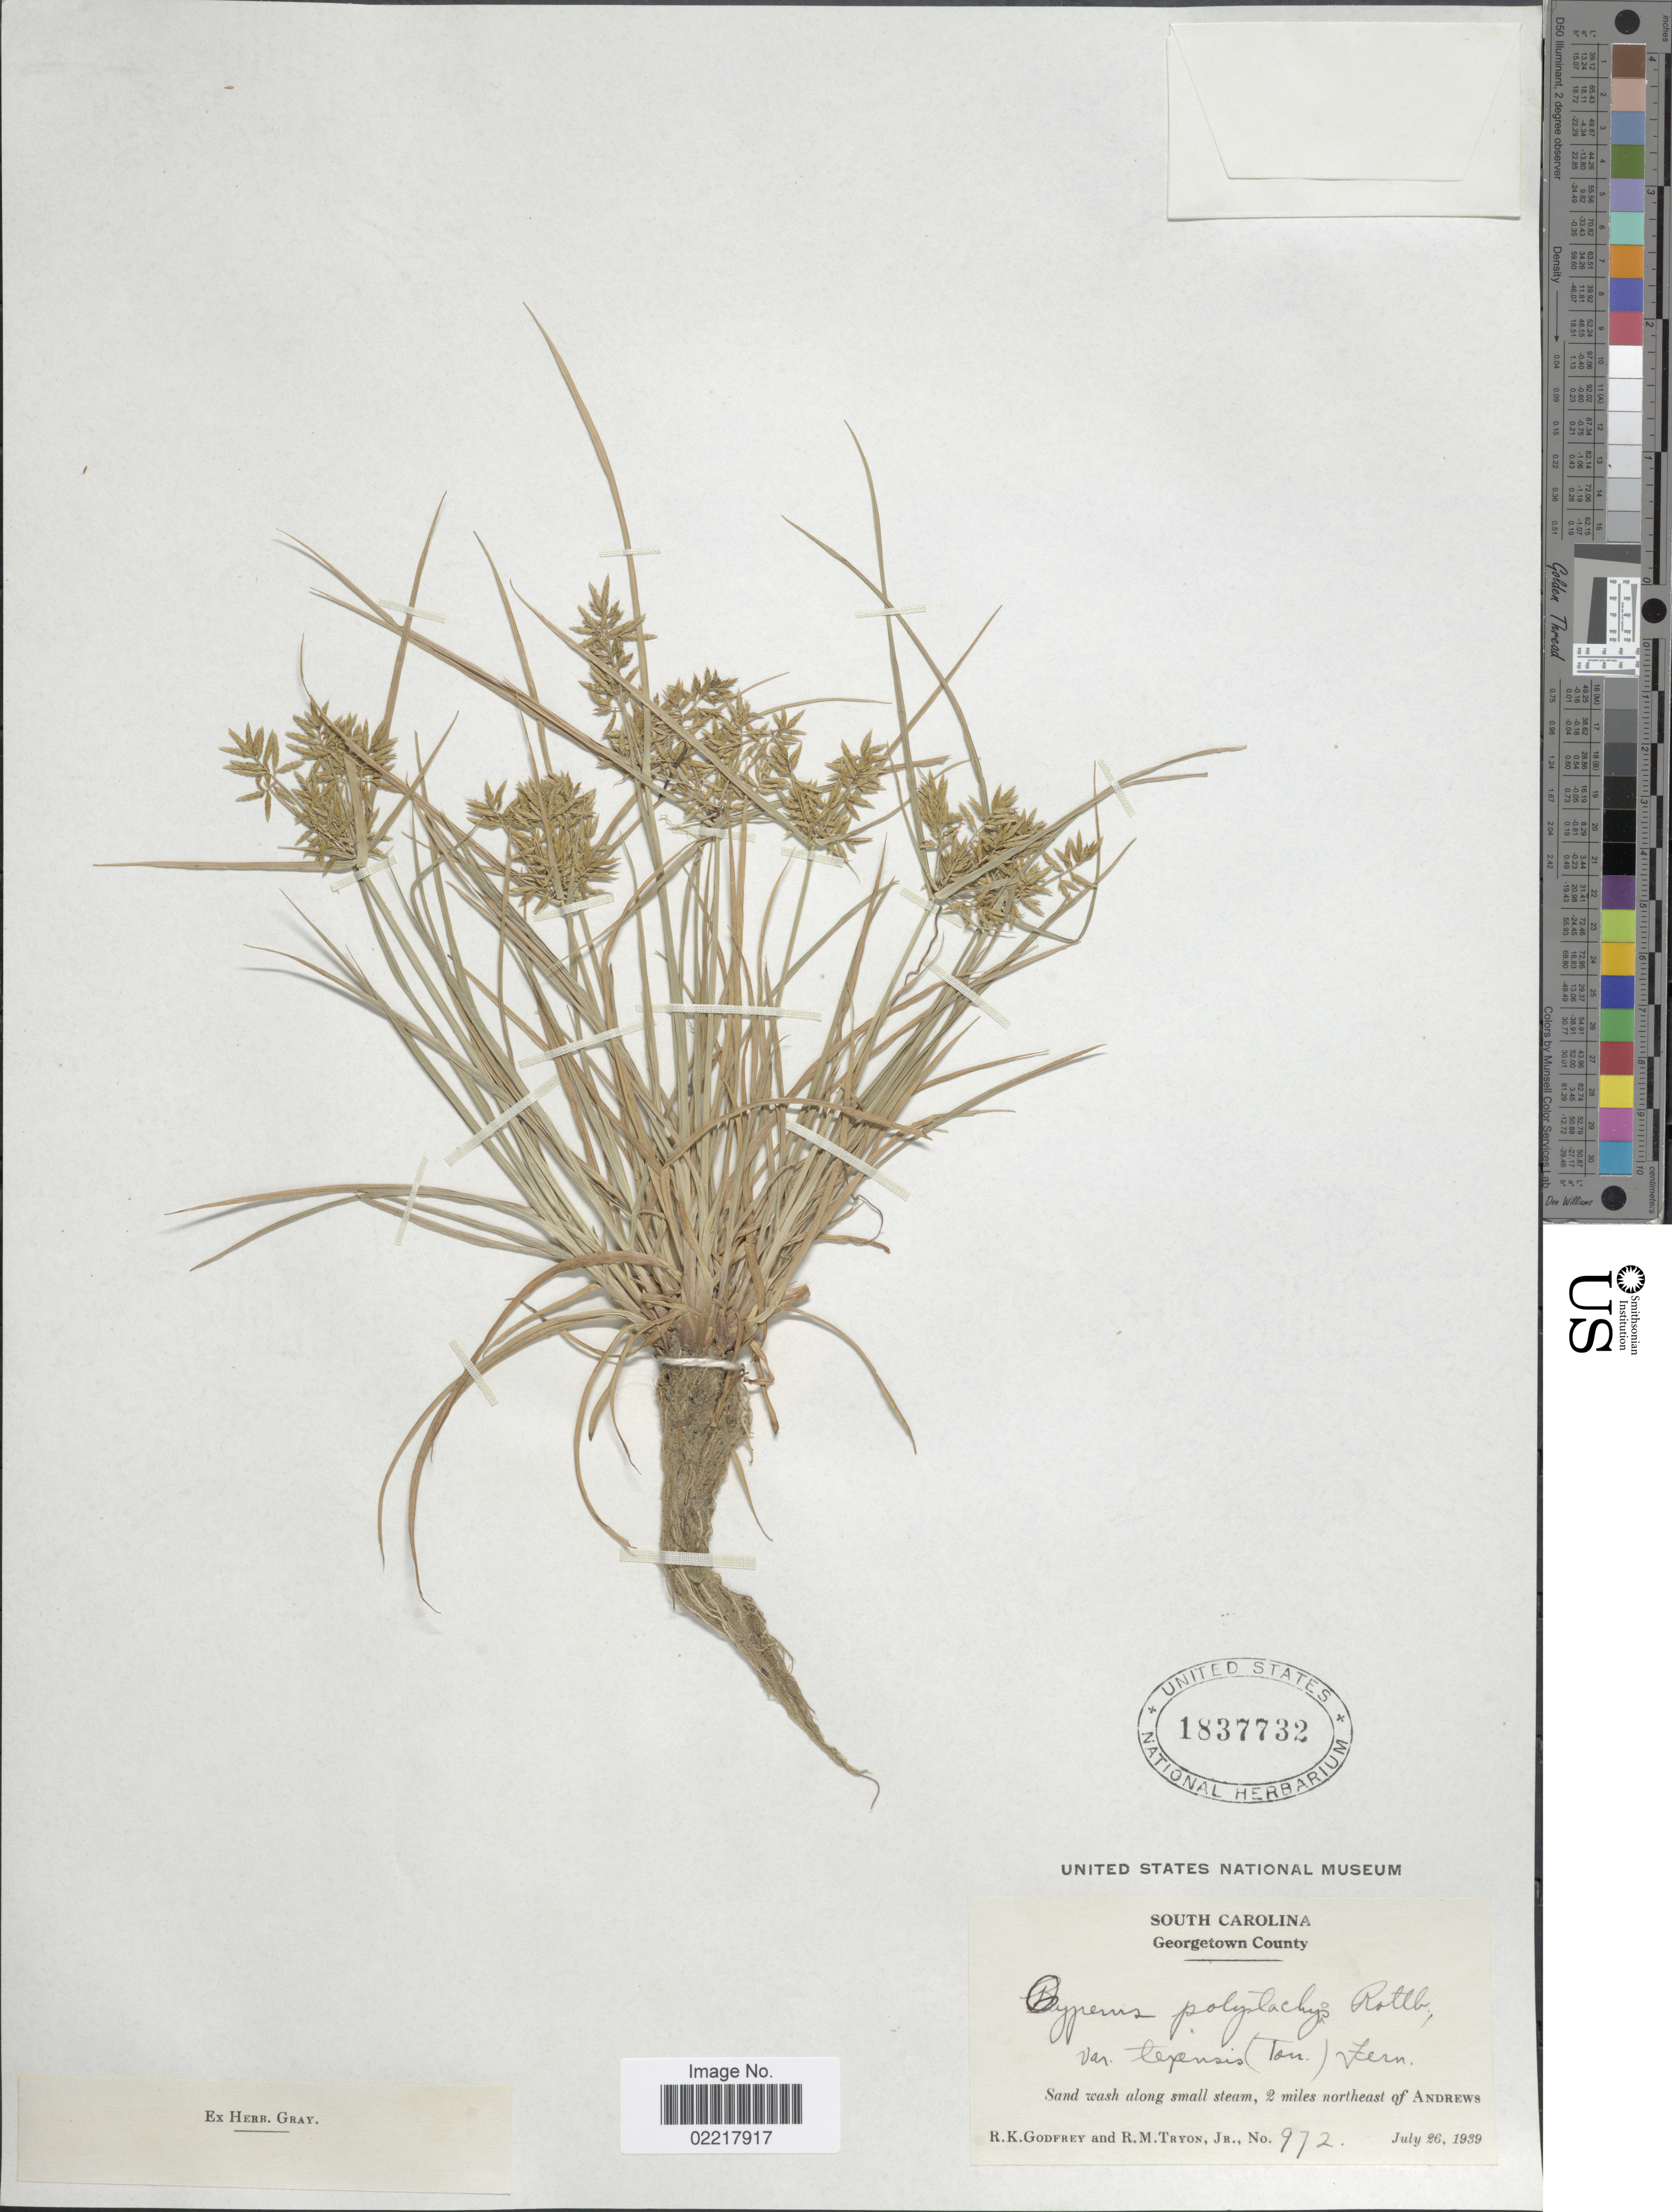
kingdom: Plantae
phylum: Tracheophyta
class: Liliopsida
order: Poales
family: Cyperaceae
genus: Cyperus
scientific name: Cyperus polystachyos var. texensis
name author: (Torr.) Fernald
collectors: R. K. Godfrey & R. M. Tryon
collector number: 972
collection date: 1939-07-26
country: United States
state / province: South Carolina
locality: Georgetown County, Sand wash along small stream, 2 miles northeast of Andrews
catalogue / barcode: US 1837732